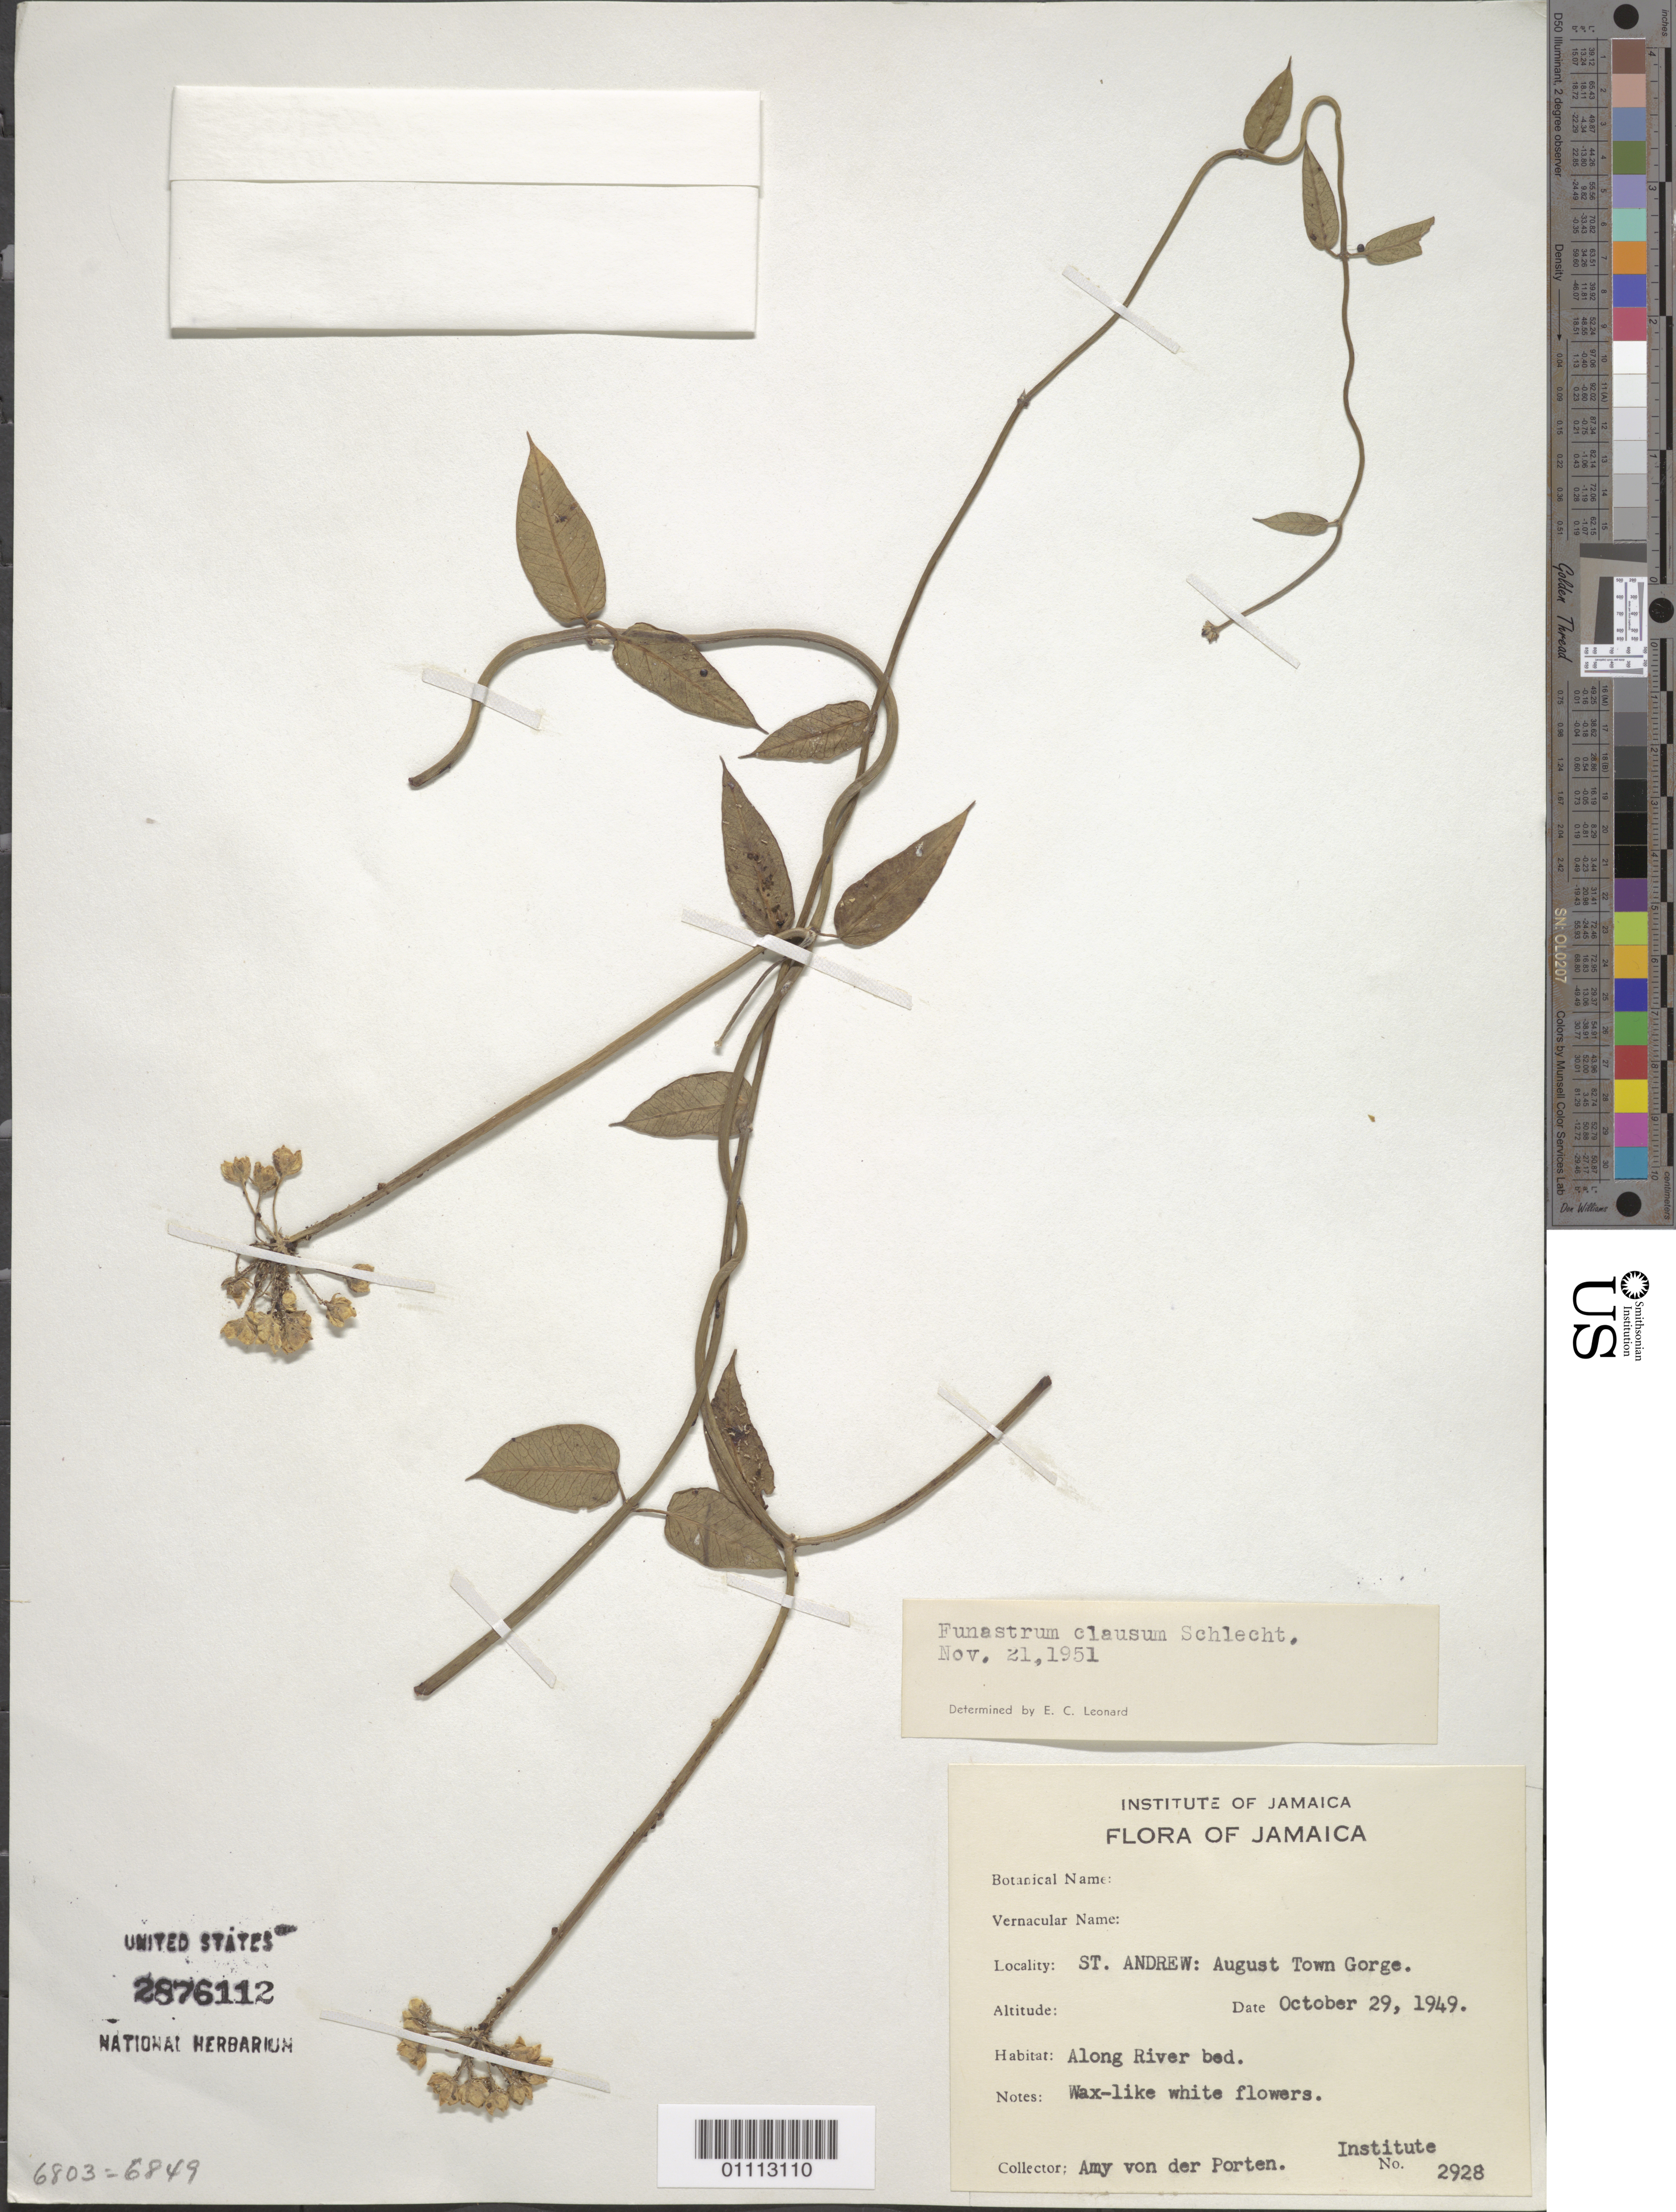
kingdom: Plantae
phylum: Tracheophyta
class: Magnoliopsida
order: Gentianales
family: Apocynaceae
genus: Sarcostemma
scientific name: Sarcostemma clausum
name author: (Jacq.) Schult.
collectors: A. von der Porten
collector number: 2928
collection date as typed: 29 Oct 1949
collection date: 1949-10-29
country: Jamaica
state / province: Saint Andrew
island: Jamaica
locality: August Tom Gorge. Along River bed.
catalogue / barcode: US 2876112